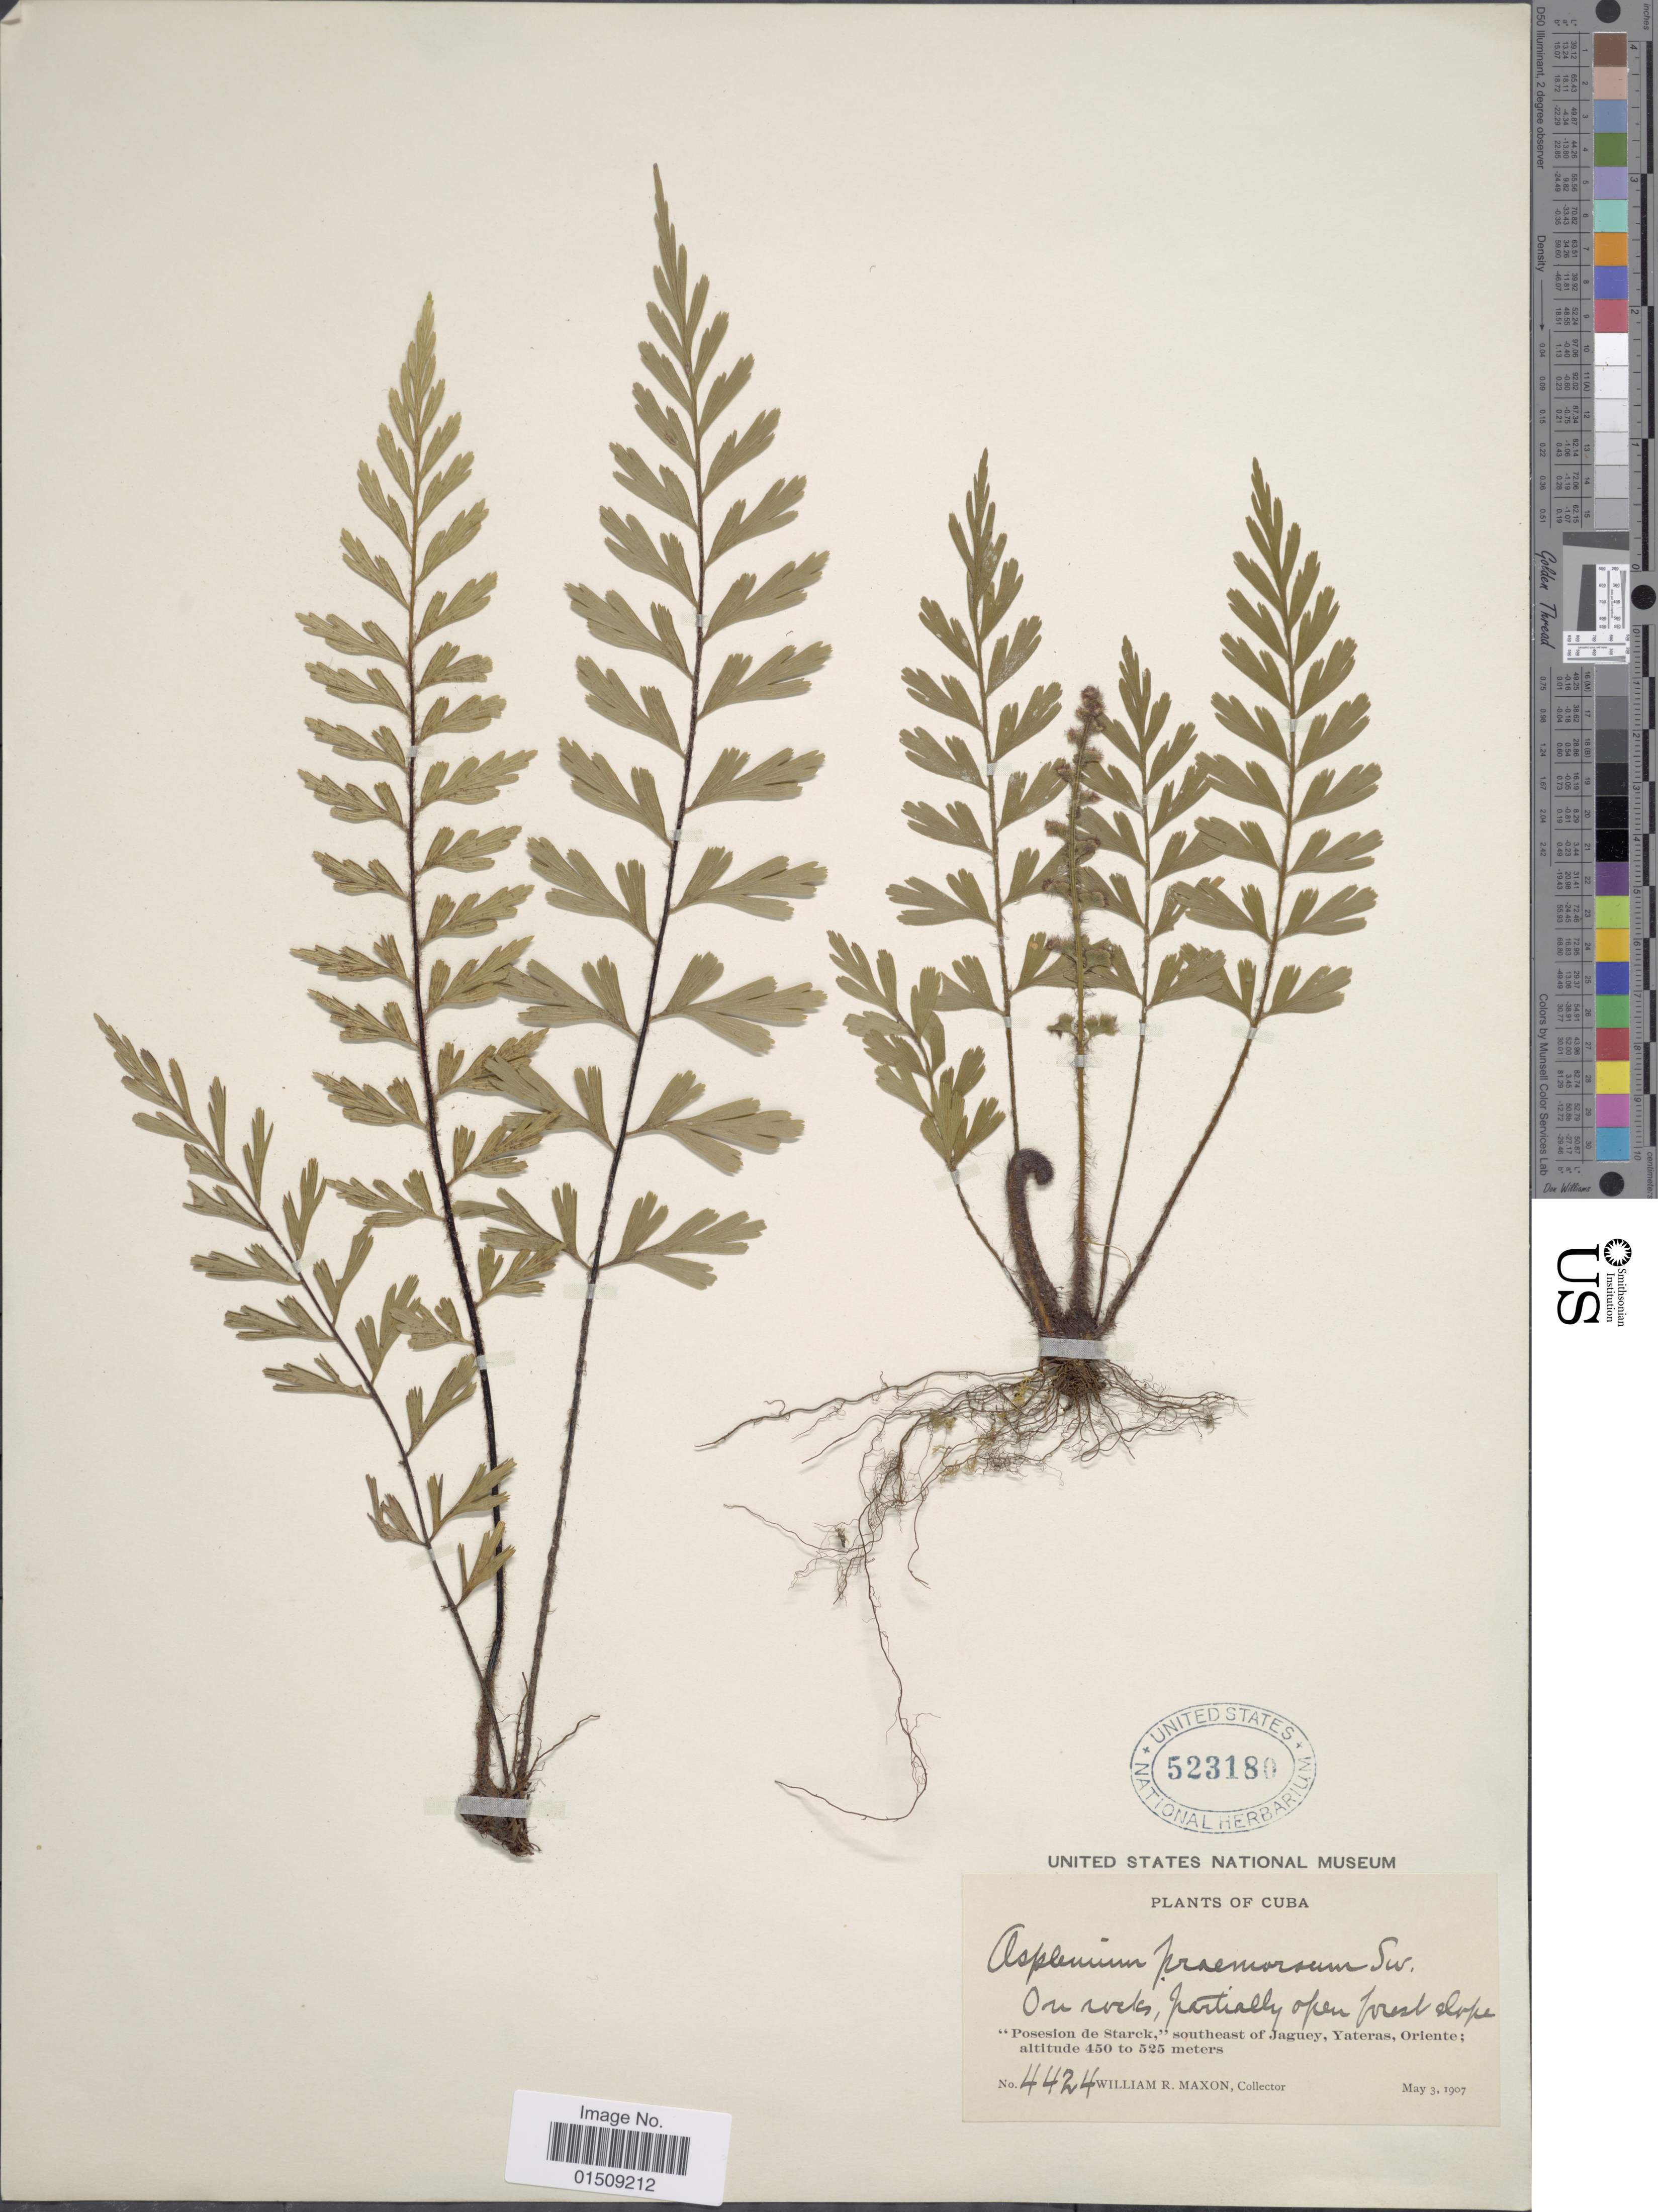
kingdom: Plantae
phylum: Tracheophyta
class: Polypodiopsida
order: Polypodiales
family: Aspleniaceae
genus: Asplenium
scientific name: Asplenium praemorsum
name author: Sw.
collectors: W. R. Maxon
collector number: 4424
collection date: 1907-05-03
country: Cuba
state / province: Oriente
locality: Posesion de Starck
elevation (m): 450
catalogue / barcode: US 523180